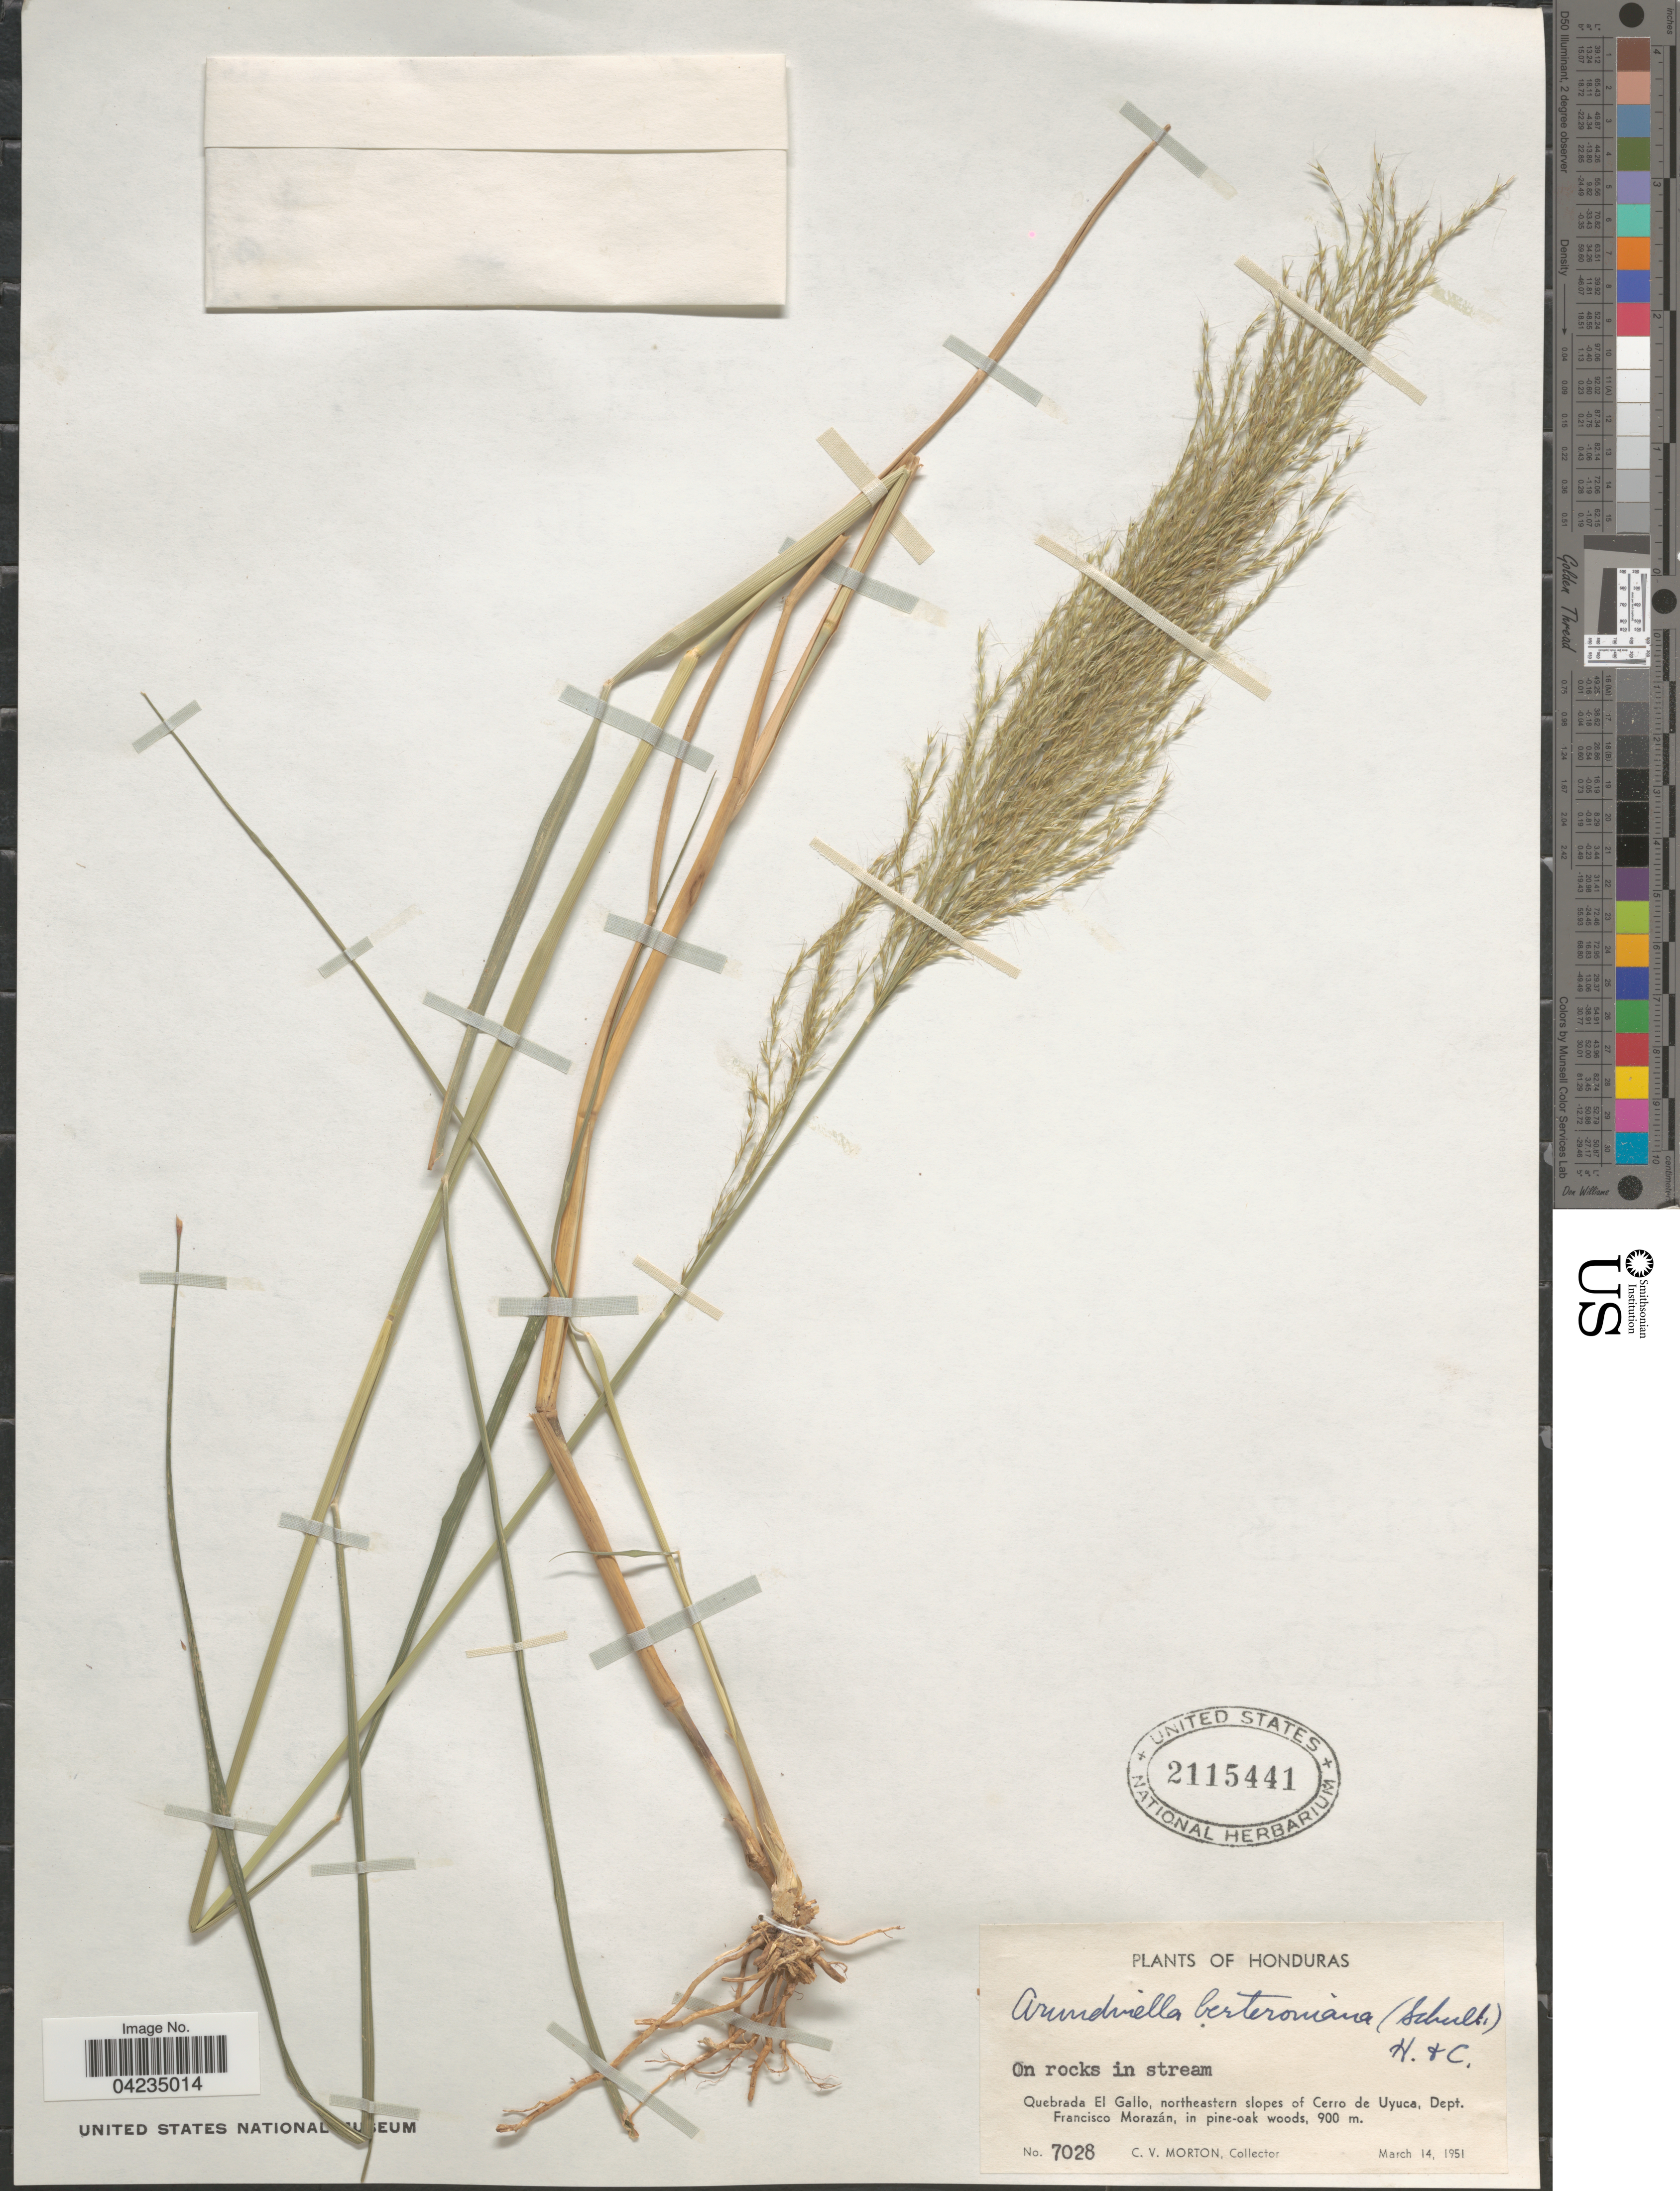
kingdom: Plantae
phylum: Tracheophyta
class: Liliopsida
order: Poales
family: Poaceae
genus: Arundinella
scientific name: Arundinella berteroniana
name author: (Schult.) Hitchc. & Chase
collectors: C. V. Morton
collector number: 7028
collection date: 1951-03-14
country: Honduras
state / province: Fco. Morazán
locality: Quebrada El Gallo, northeastern slopes of Cerro de Uyuca, Dept. Francisco Morazán.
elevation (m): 900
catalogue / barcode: US 2115441